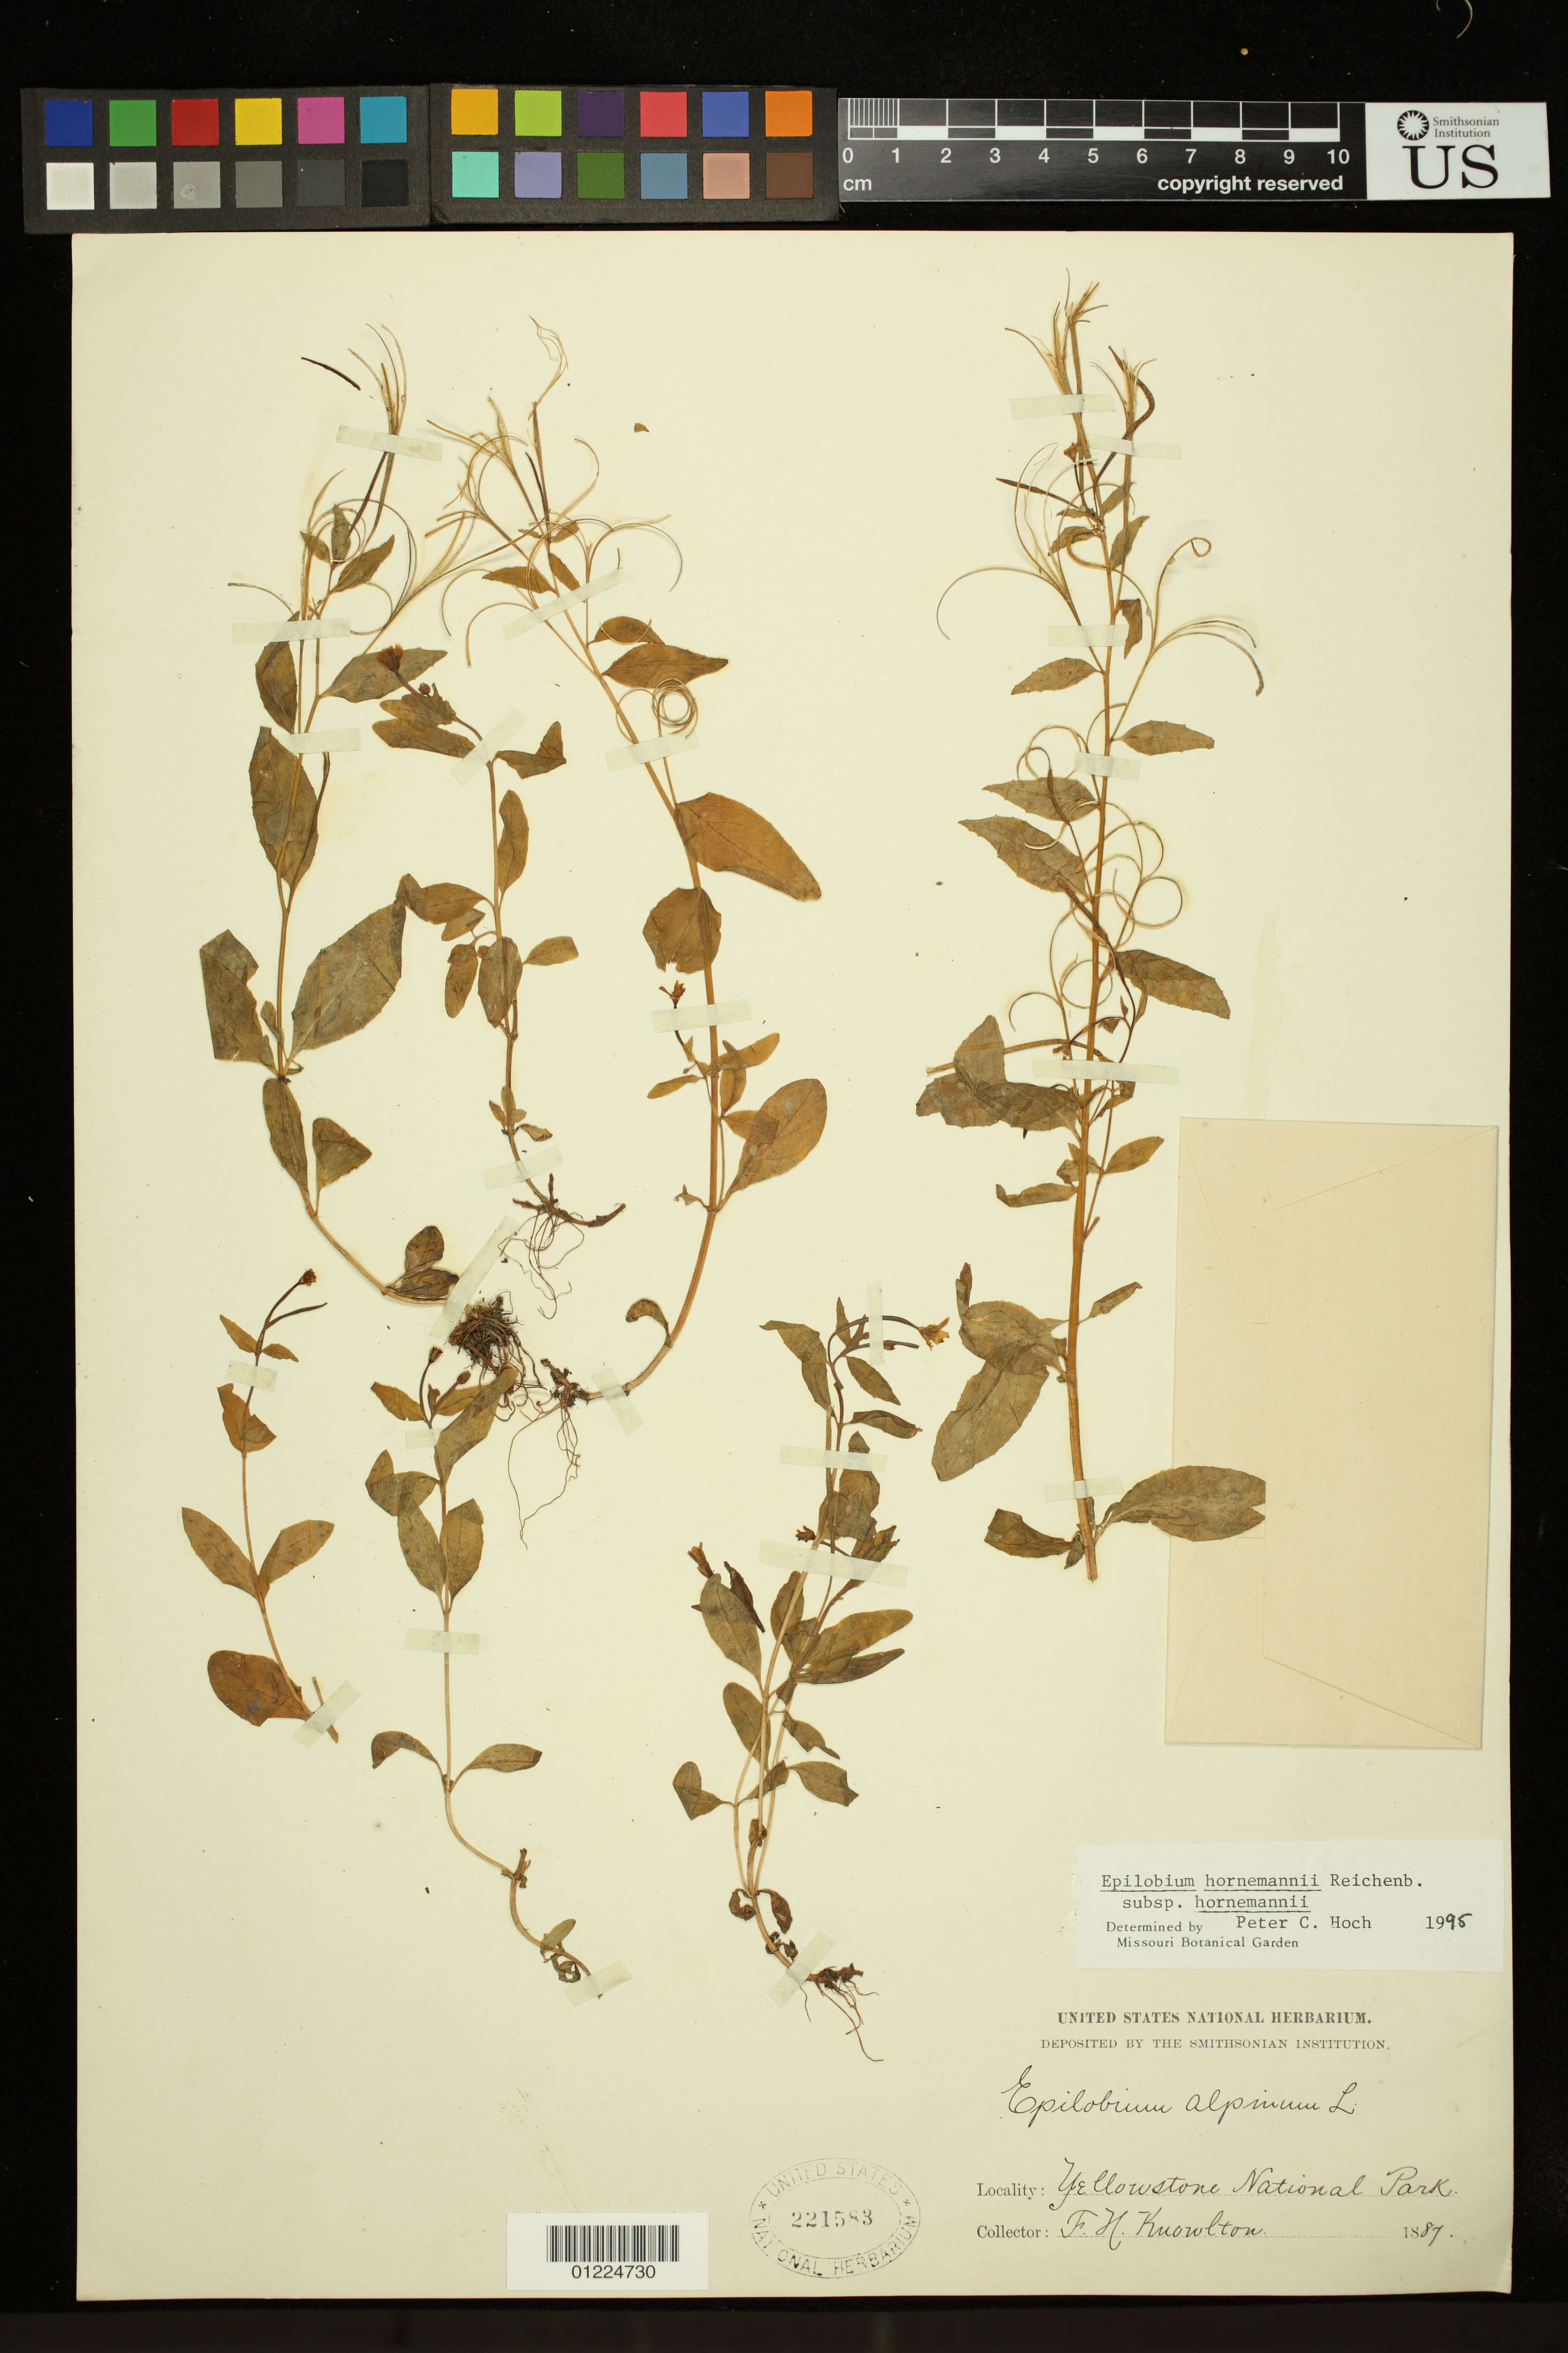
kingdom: Plantae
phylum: Tracheophyta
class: Magnoliopsida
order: Myrtales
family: Onagraceae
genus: Epilobium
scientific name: Epilobium hornemannii subsp. hornemannii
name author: Rchb.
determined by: Hoch, P. C.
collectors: F. H. Knowlton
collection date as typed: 1887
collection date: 1887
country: United States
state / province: Wyoming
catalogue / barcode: US 221583